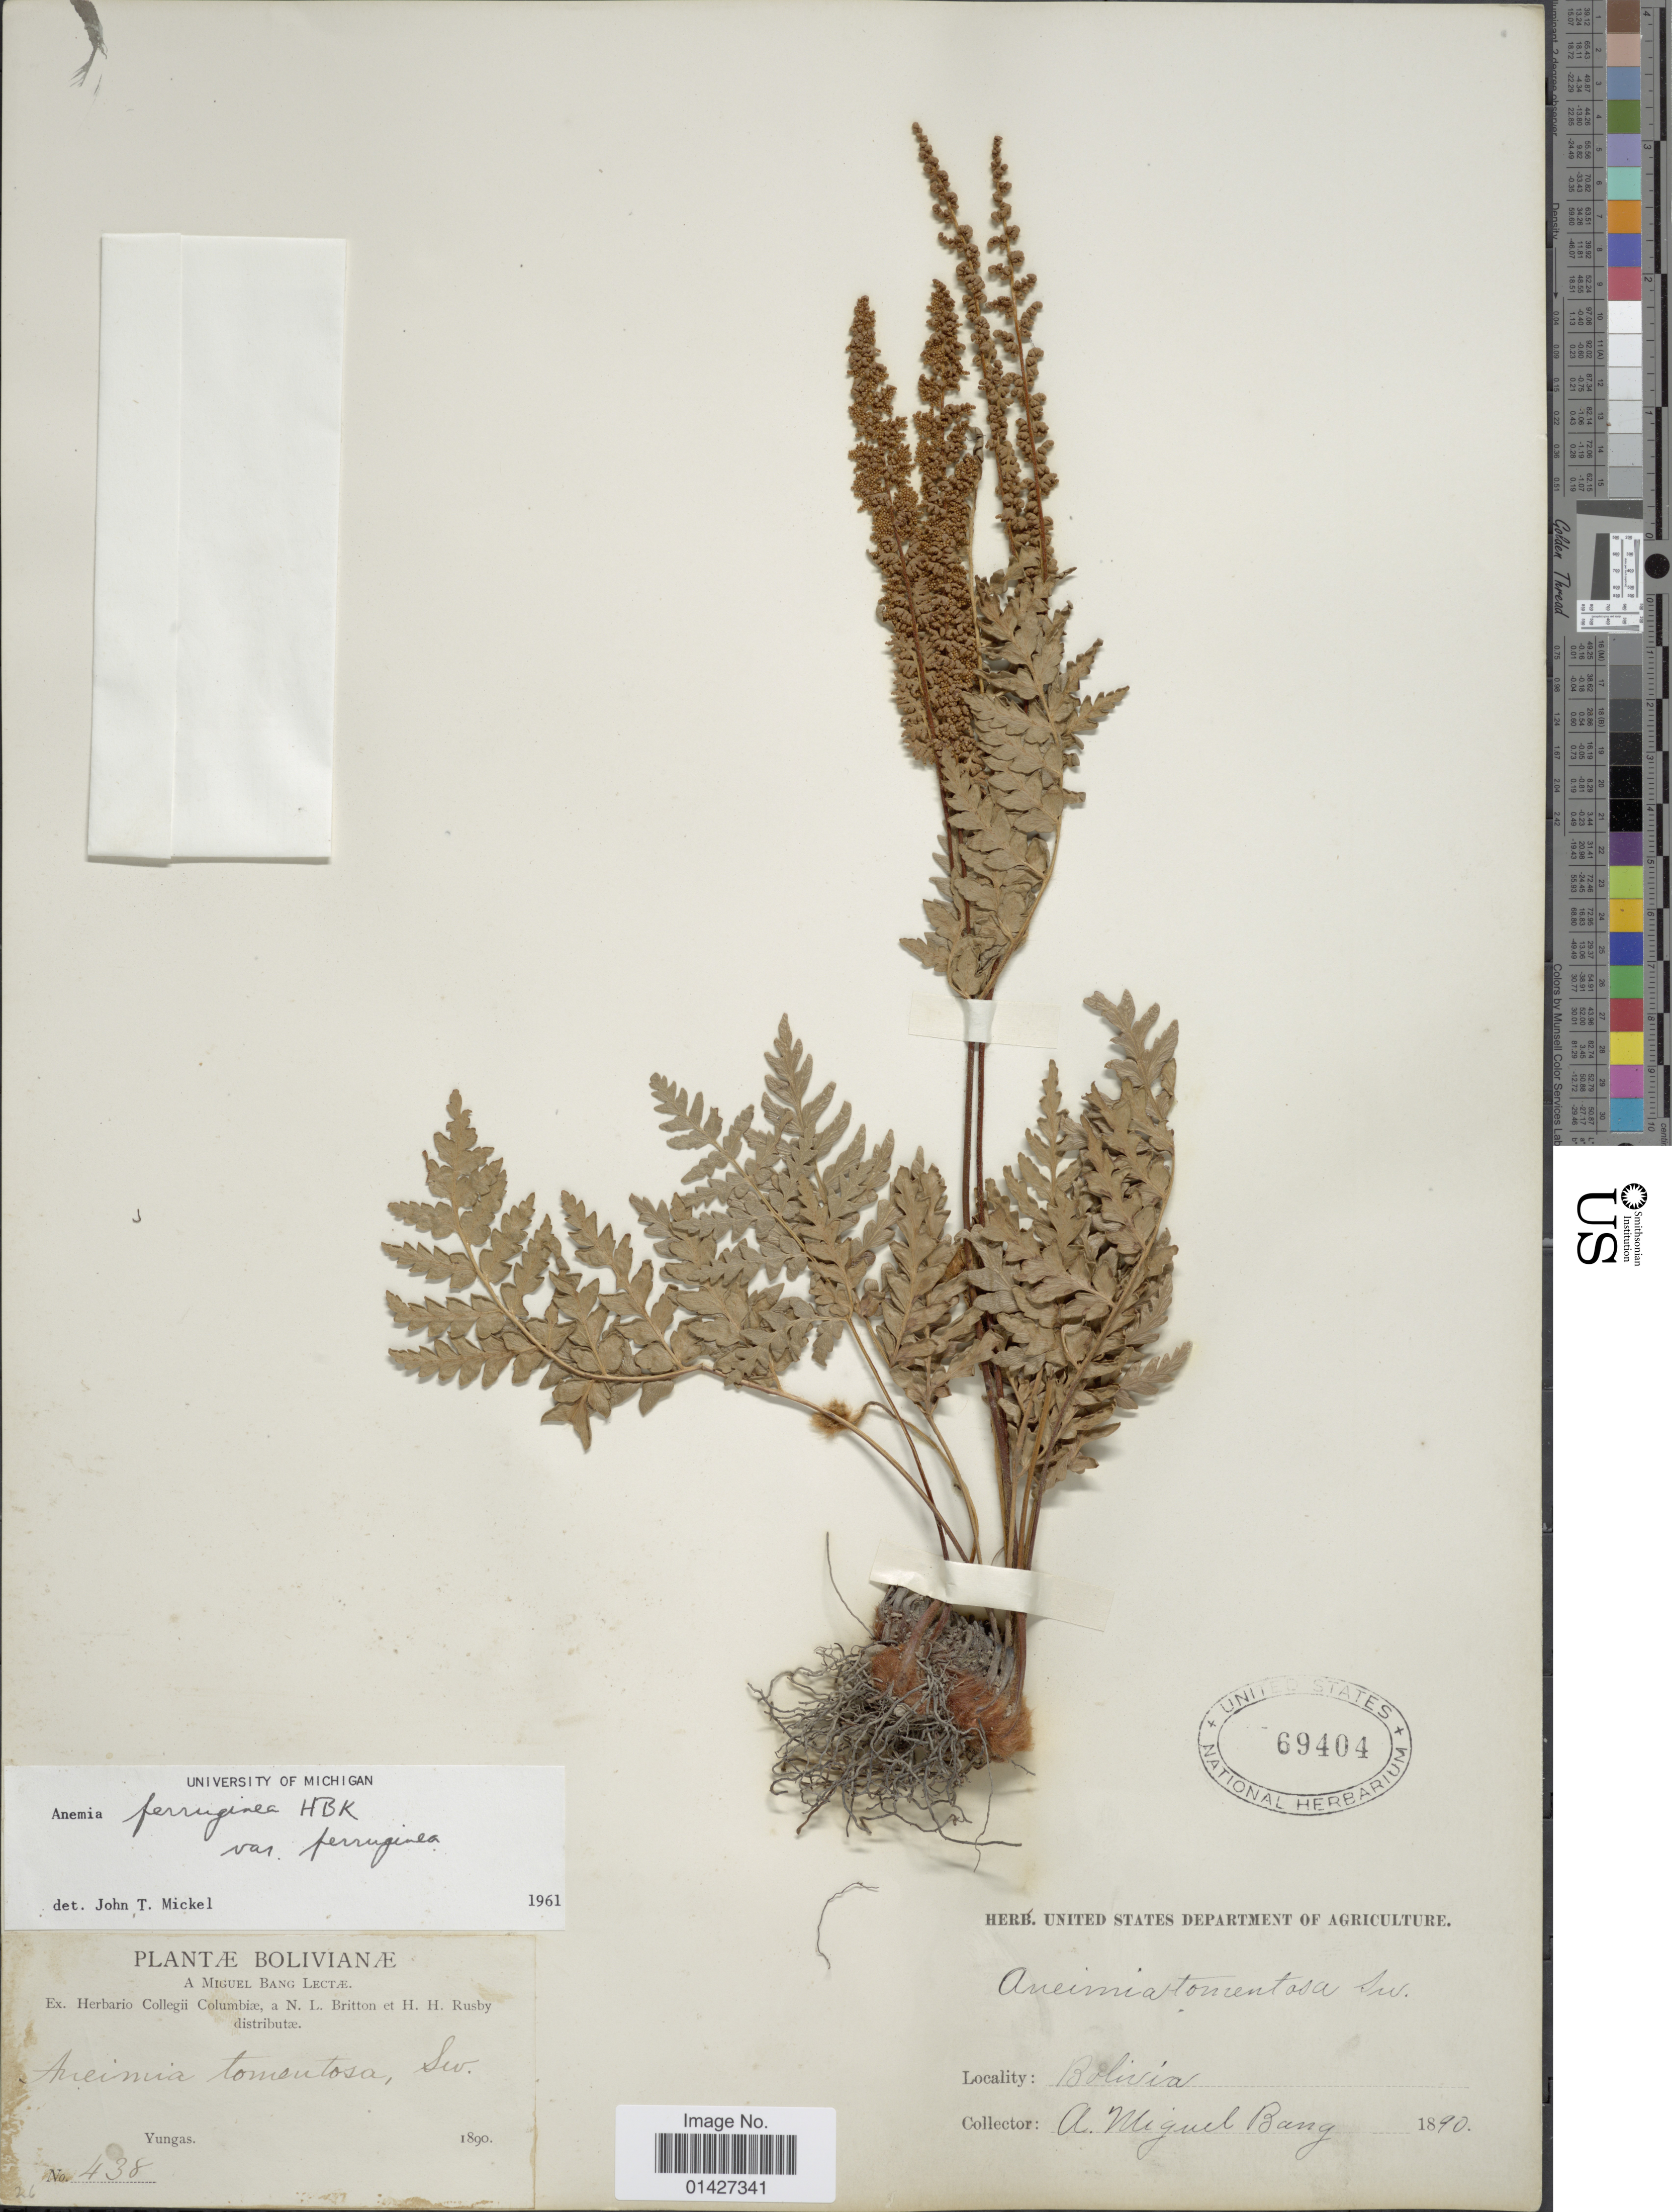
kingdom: Plantae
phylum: Tracheophyta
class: Polypodiopsida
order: Schizaeales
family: Anemiaceae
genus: Anemia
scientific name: Anemia ferruginea var. ferruginea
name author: Kunth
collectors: M. Bang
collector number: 438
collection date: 1890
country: Bolivia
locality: Yungas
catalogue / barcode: US 69404